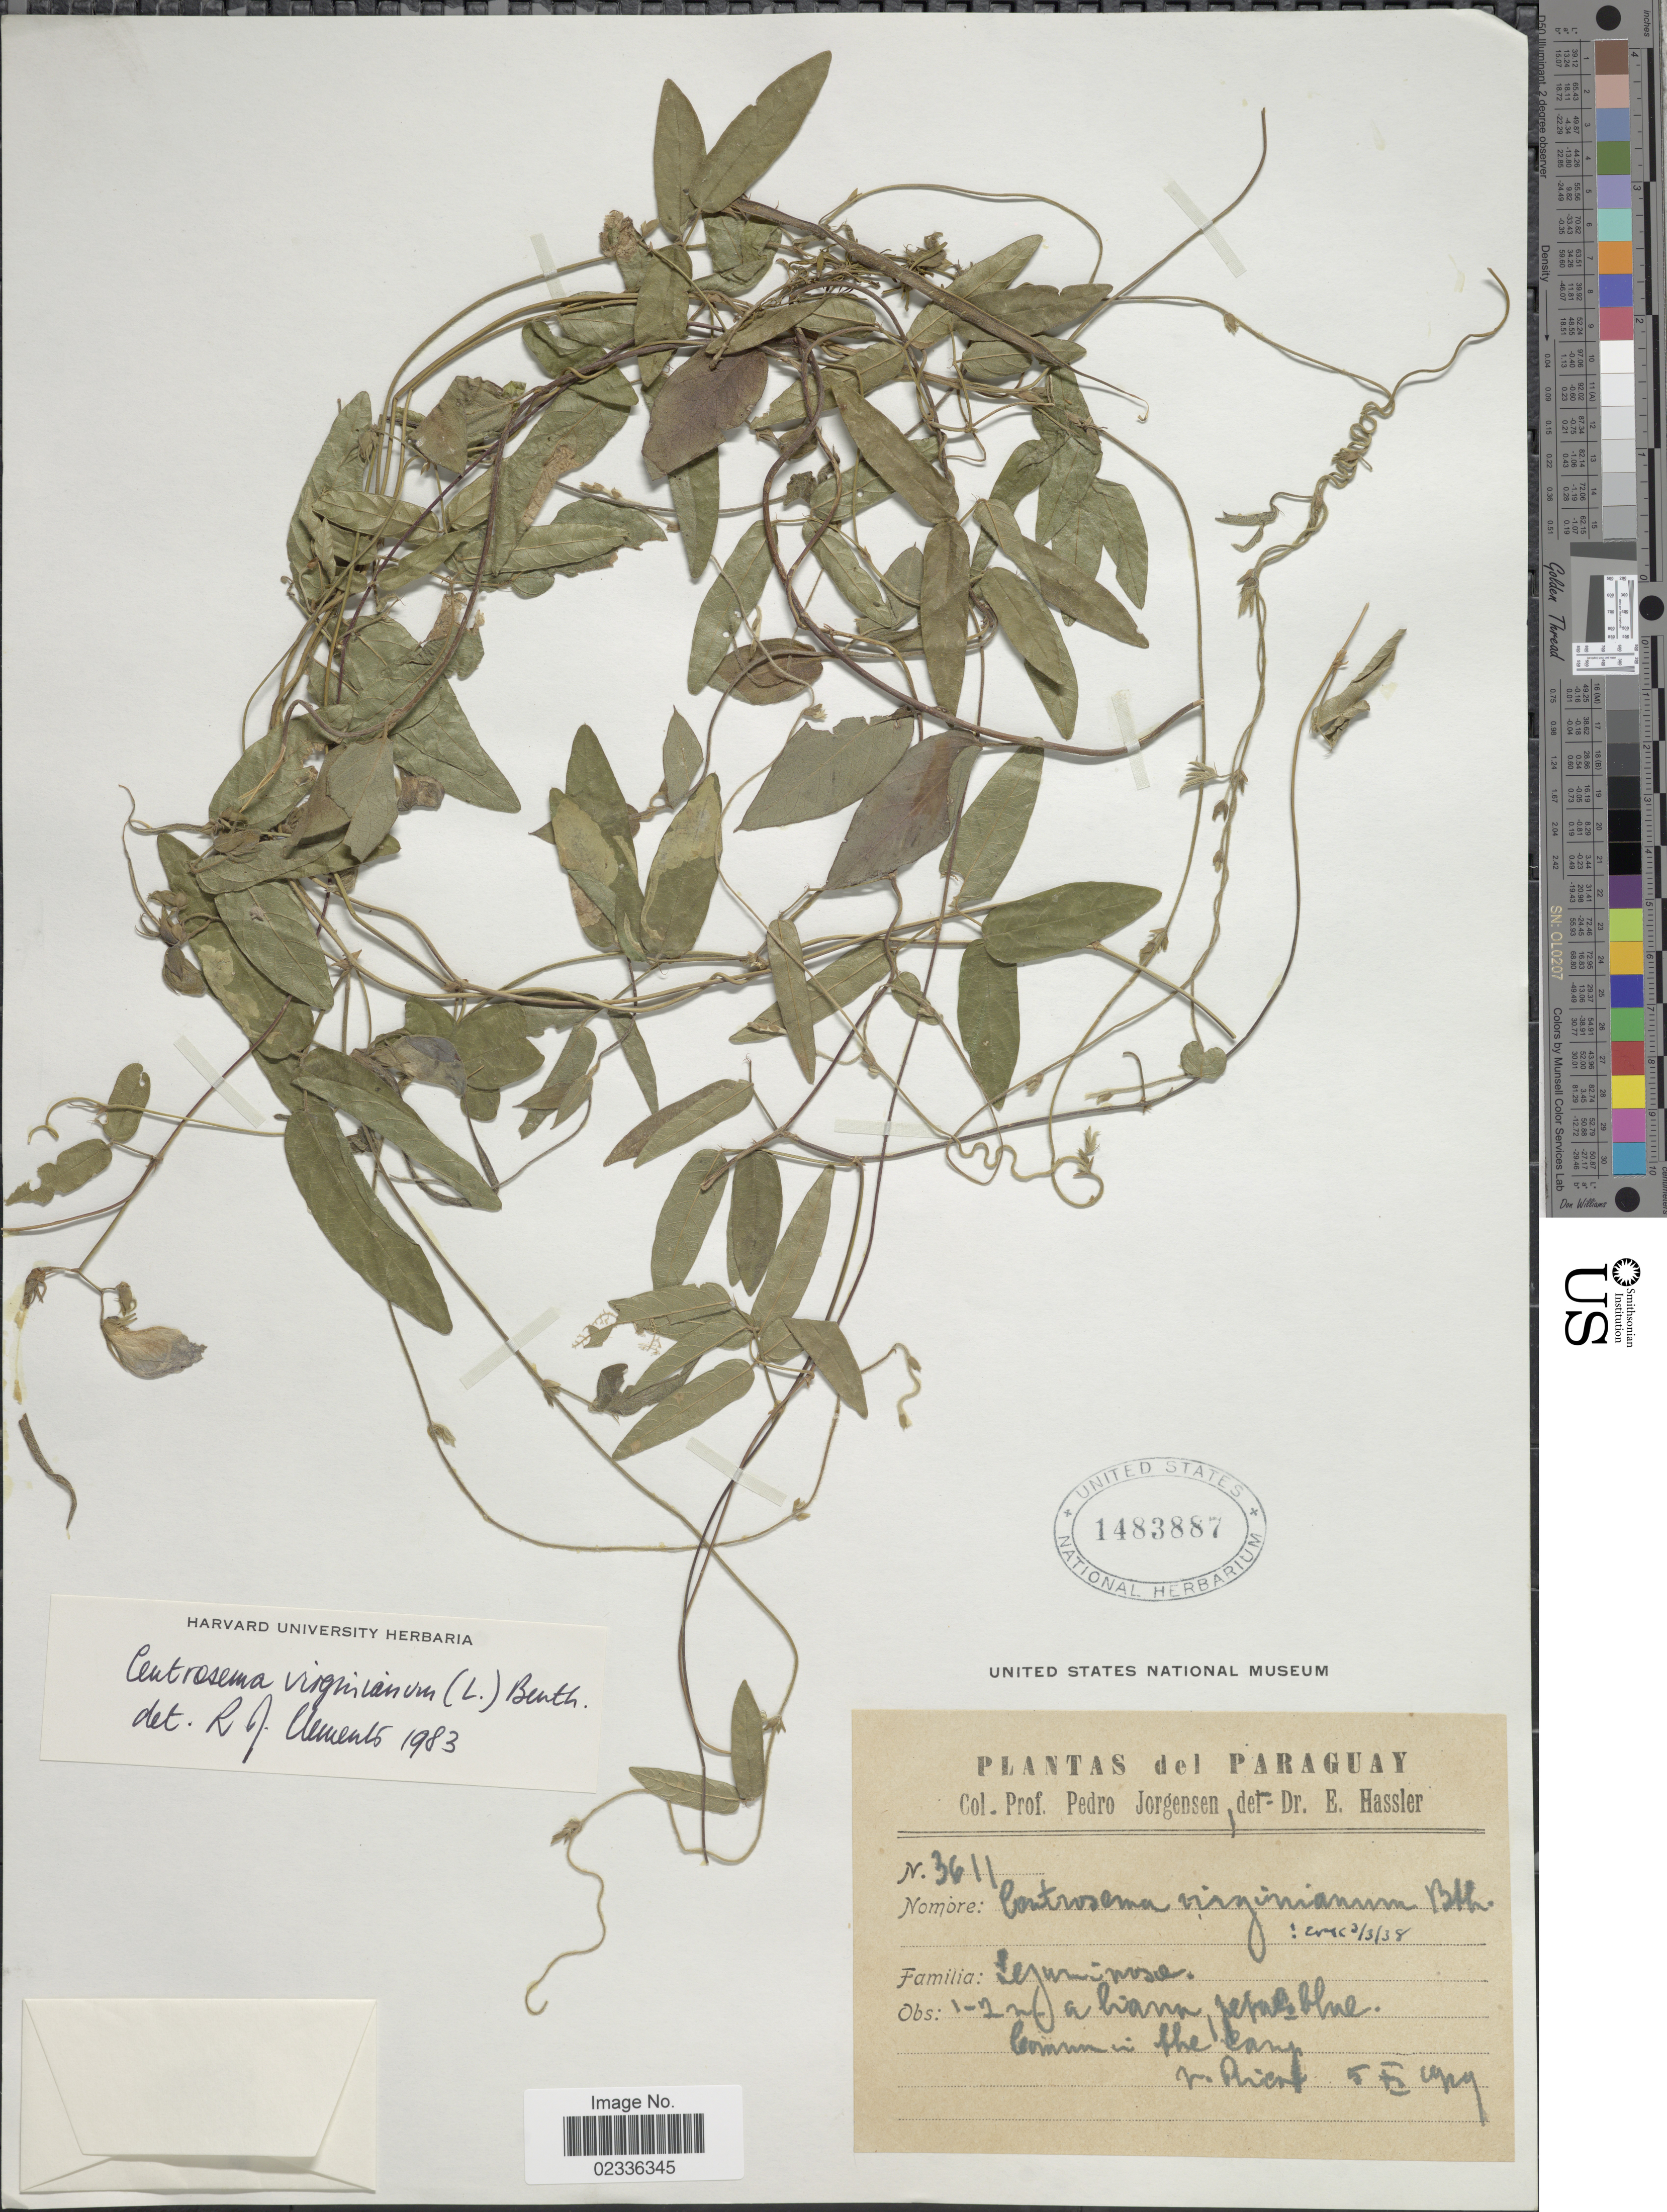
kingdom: Plantae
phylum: Tracheophyta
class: Magnoliopsida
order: Fabales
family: Fabaceae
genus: Centrosema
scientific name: Centrosema virginianum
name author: (L.) Benth.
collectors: P. Jörgensen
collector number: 3611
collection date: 1929-02-05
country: Paraguay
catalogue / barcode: US 1483887